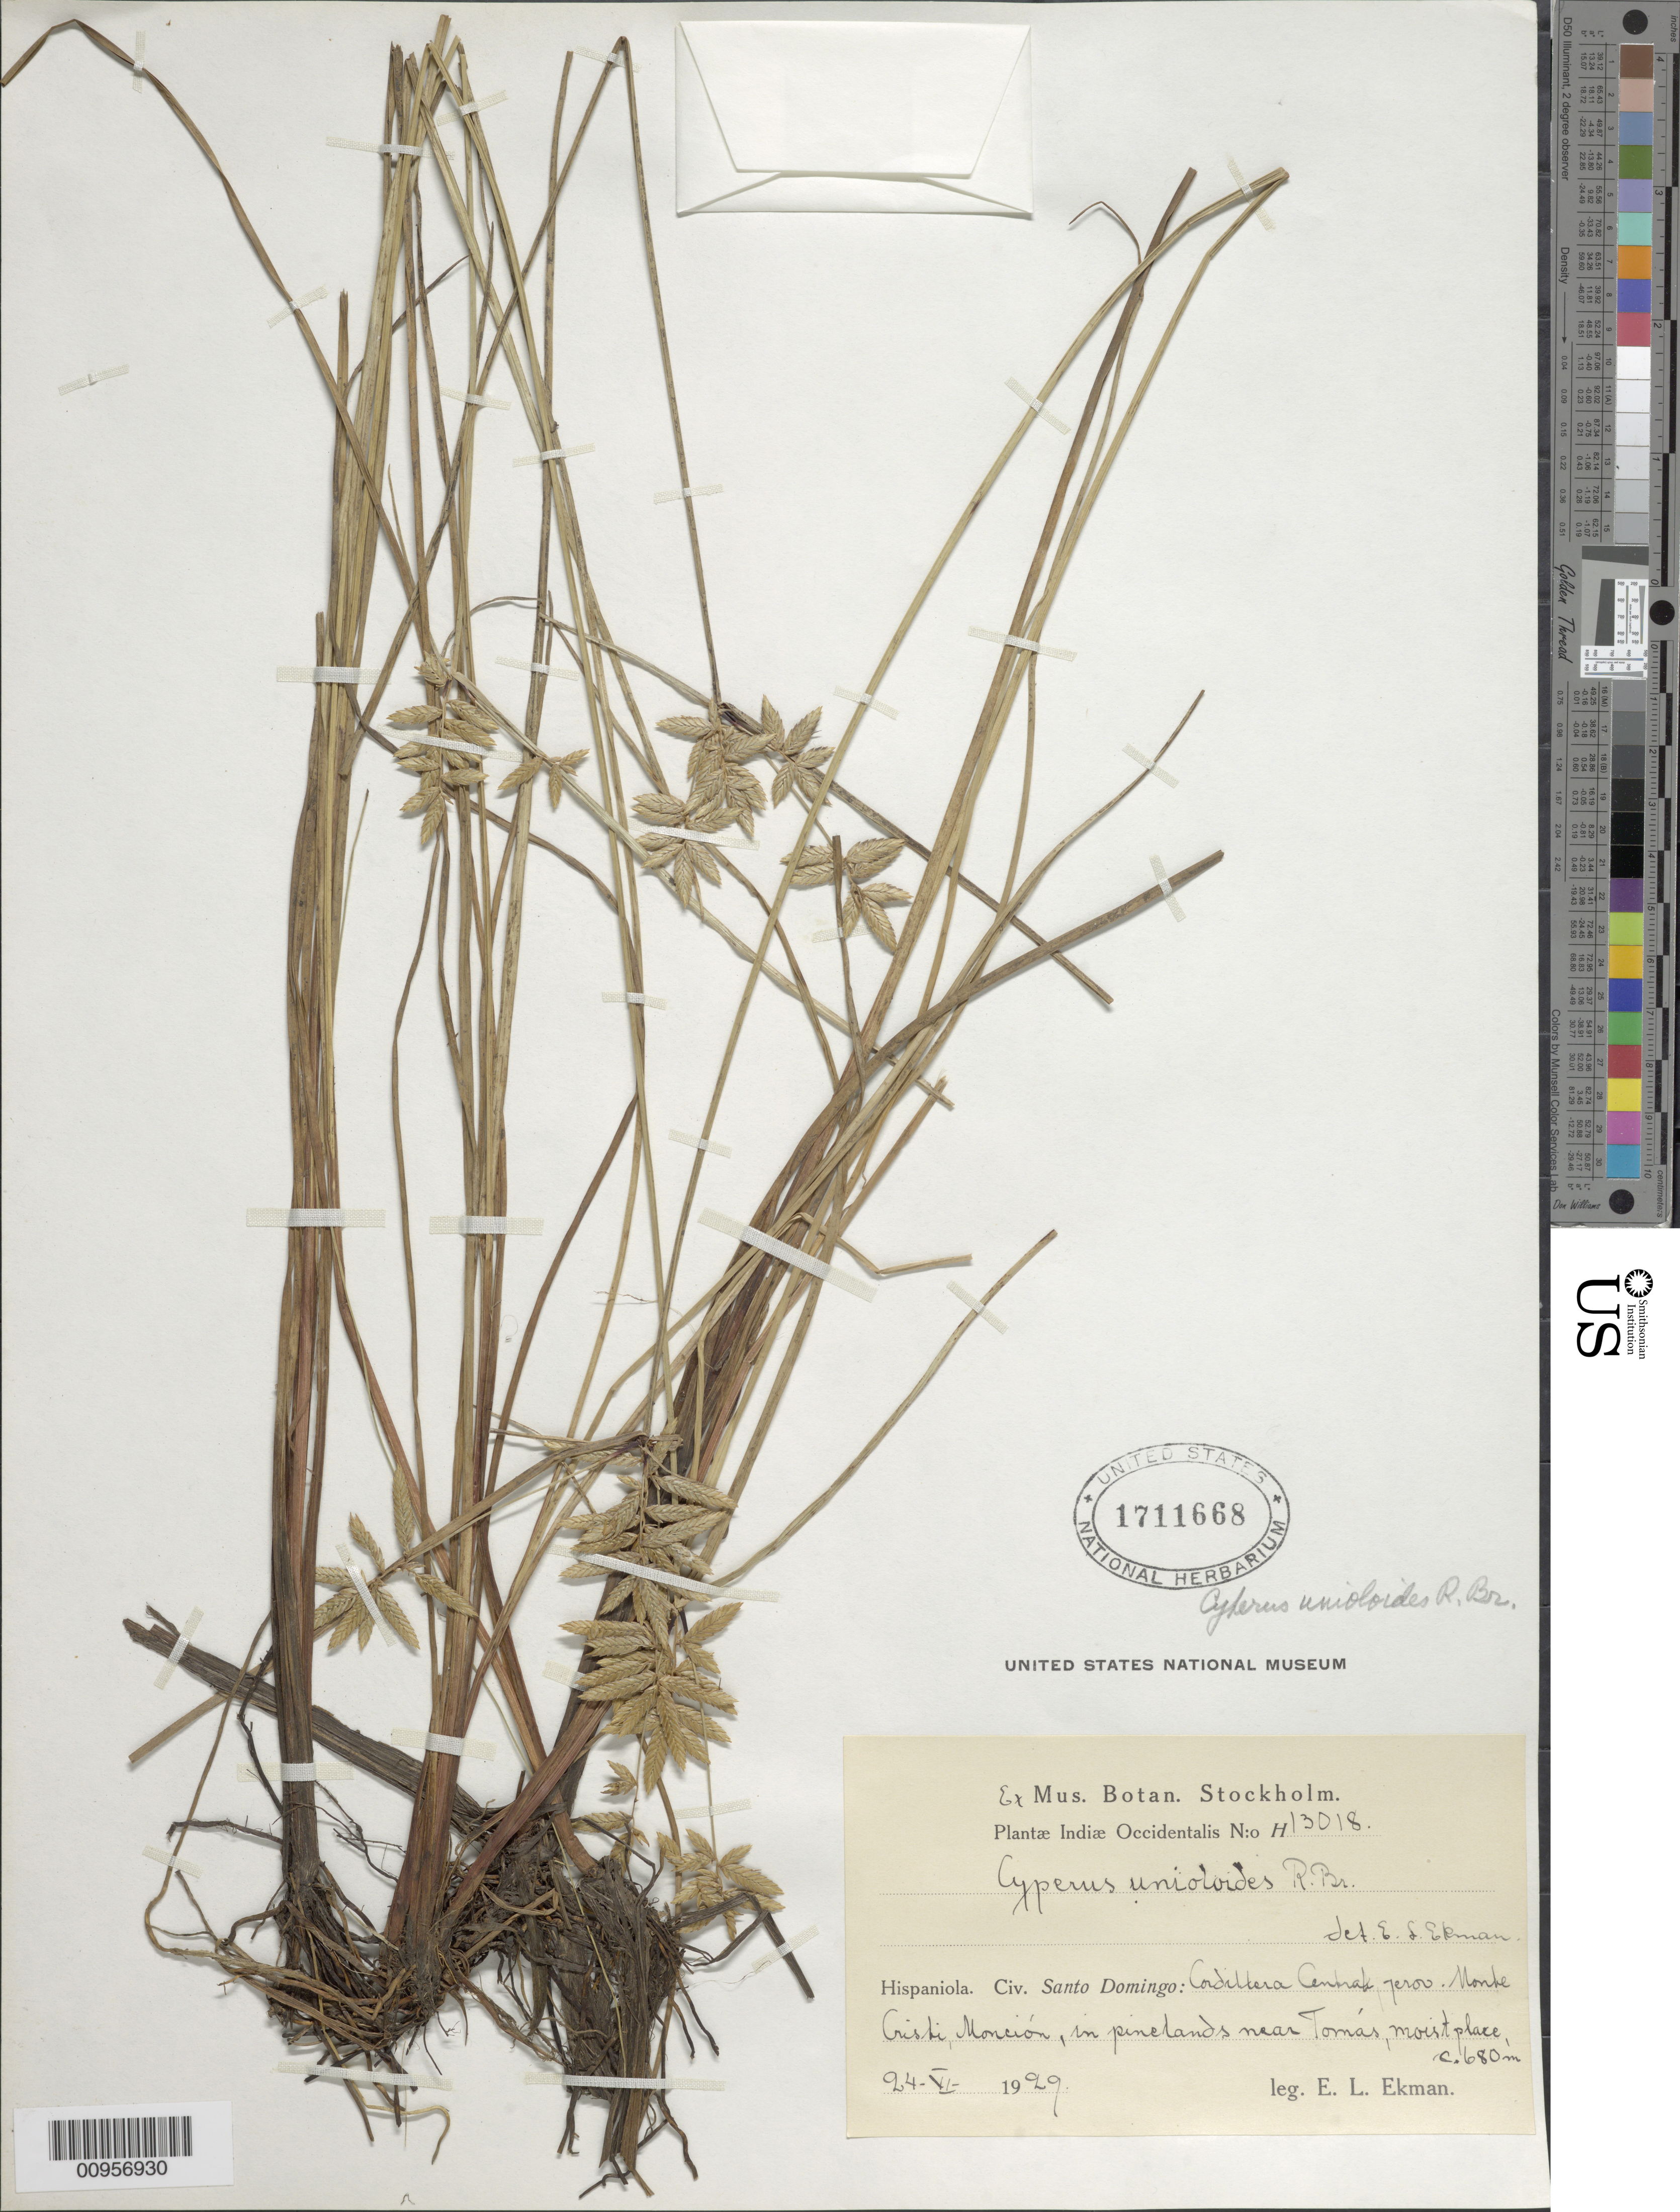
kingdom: Plantae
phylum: Tracheophyta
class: Liliopsida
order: Poales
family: Cyperaceae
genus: Cyperus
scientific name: Cyperus unioloides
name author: R. Br.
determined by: Ekman, E. L.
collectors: E. L. Ekman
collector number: H 13018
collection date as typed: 24 Jun 1929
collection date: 1929-06-24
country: Dominican Republic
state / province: Monte Cristi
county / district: Monción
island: Hispaniola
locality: Cordillera Central, in pinelands near Tomás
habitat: Moist place in pinelands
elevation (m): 680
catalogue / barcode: US 1711668